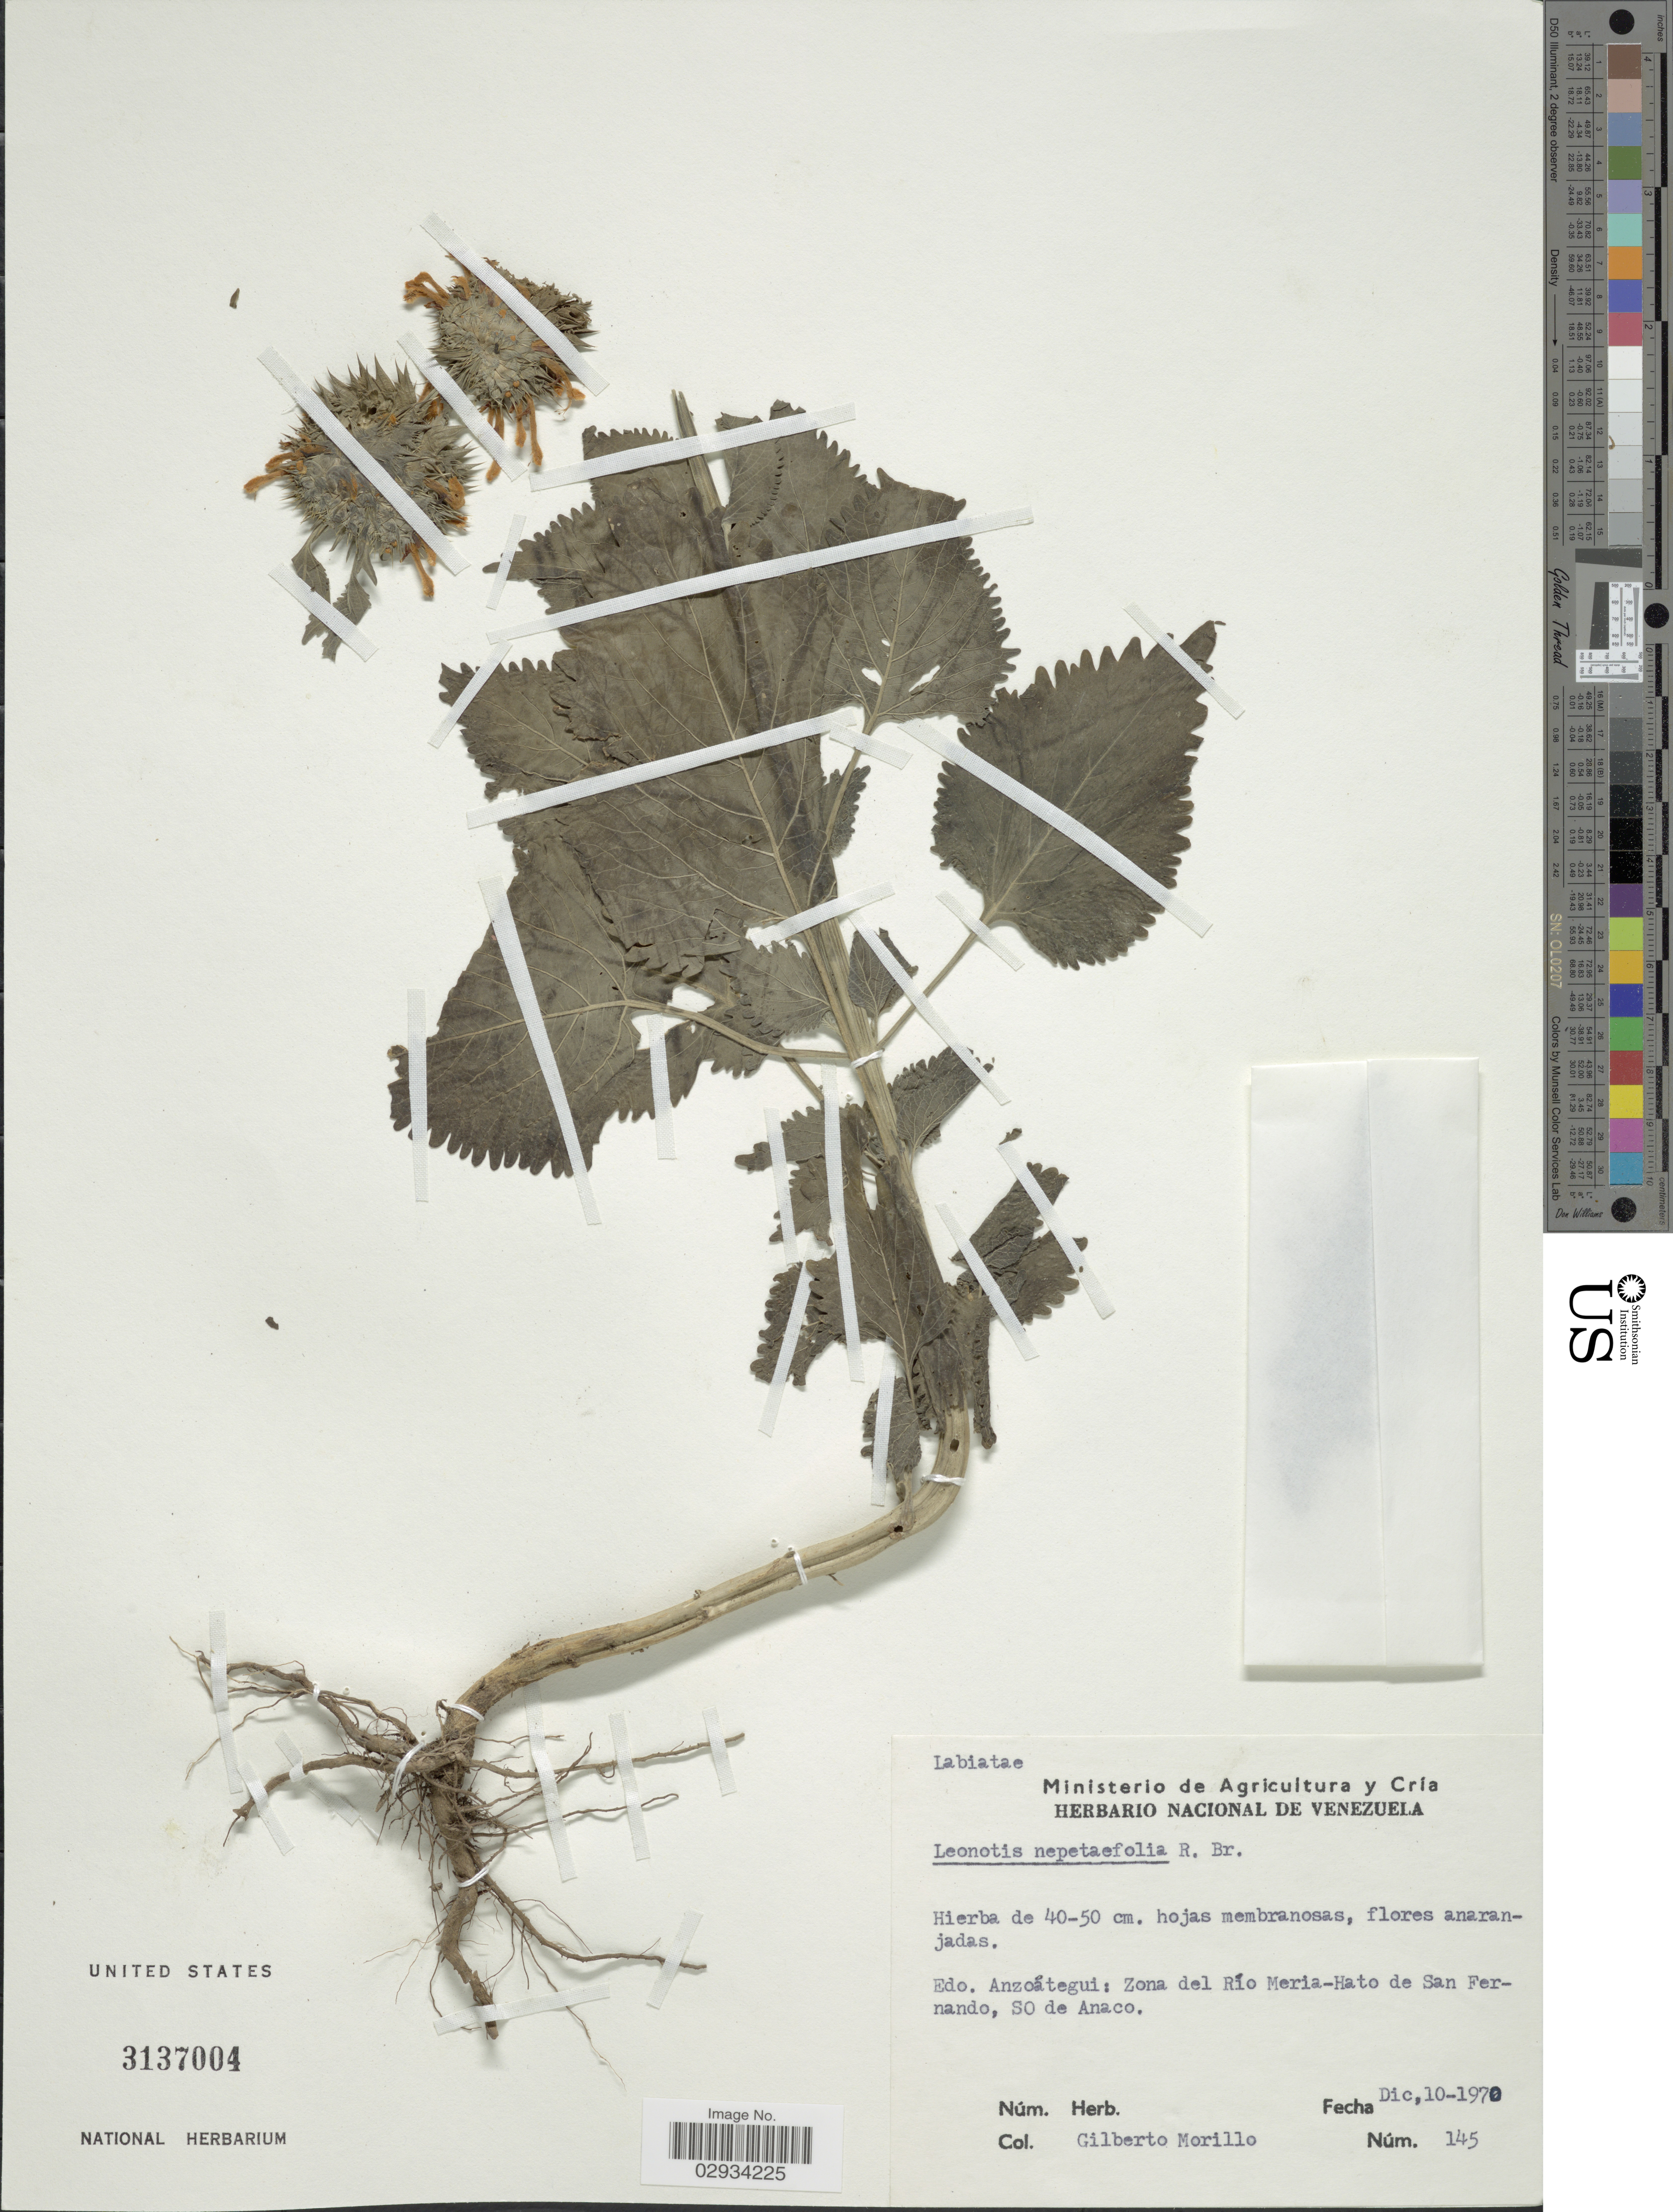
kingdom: Plantae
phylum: Tracheophyta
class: Magnoliopsida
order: Lamiales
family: Lamiaceae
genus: Leonotis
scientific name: Leonotis nepetifolia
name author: (L.) R. Br.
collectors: G. N. Morillo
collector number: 145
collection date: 1970-12-10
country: Venezuela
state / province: Anzoategui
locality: Edo. Anzoåtegui: Zona del Río Meria-Hato de San Fernando, SO de Anaco.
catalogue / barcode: US 3137004